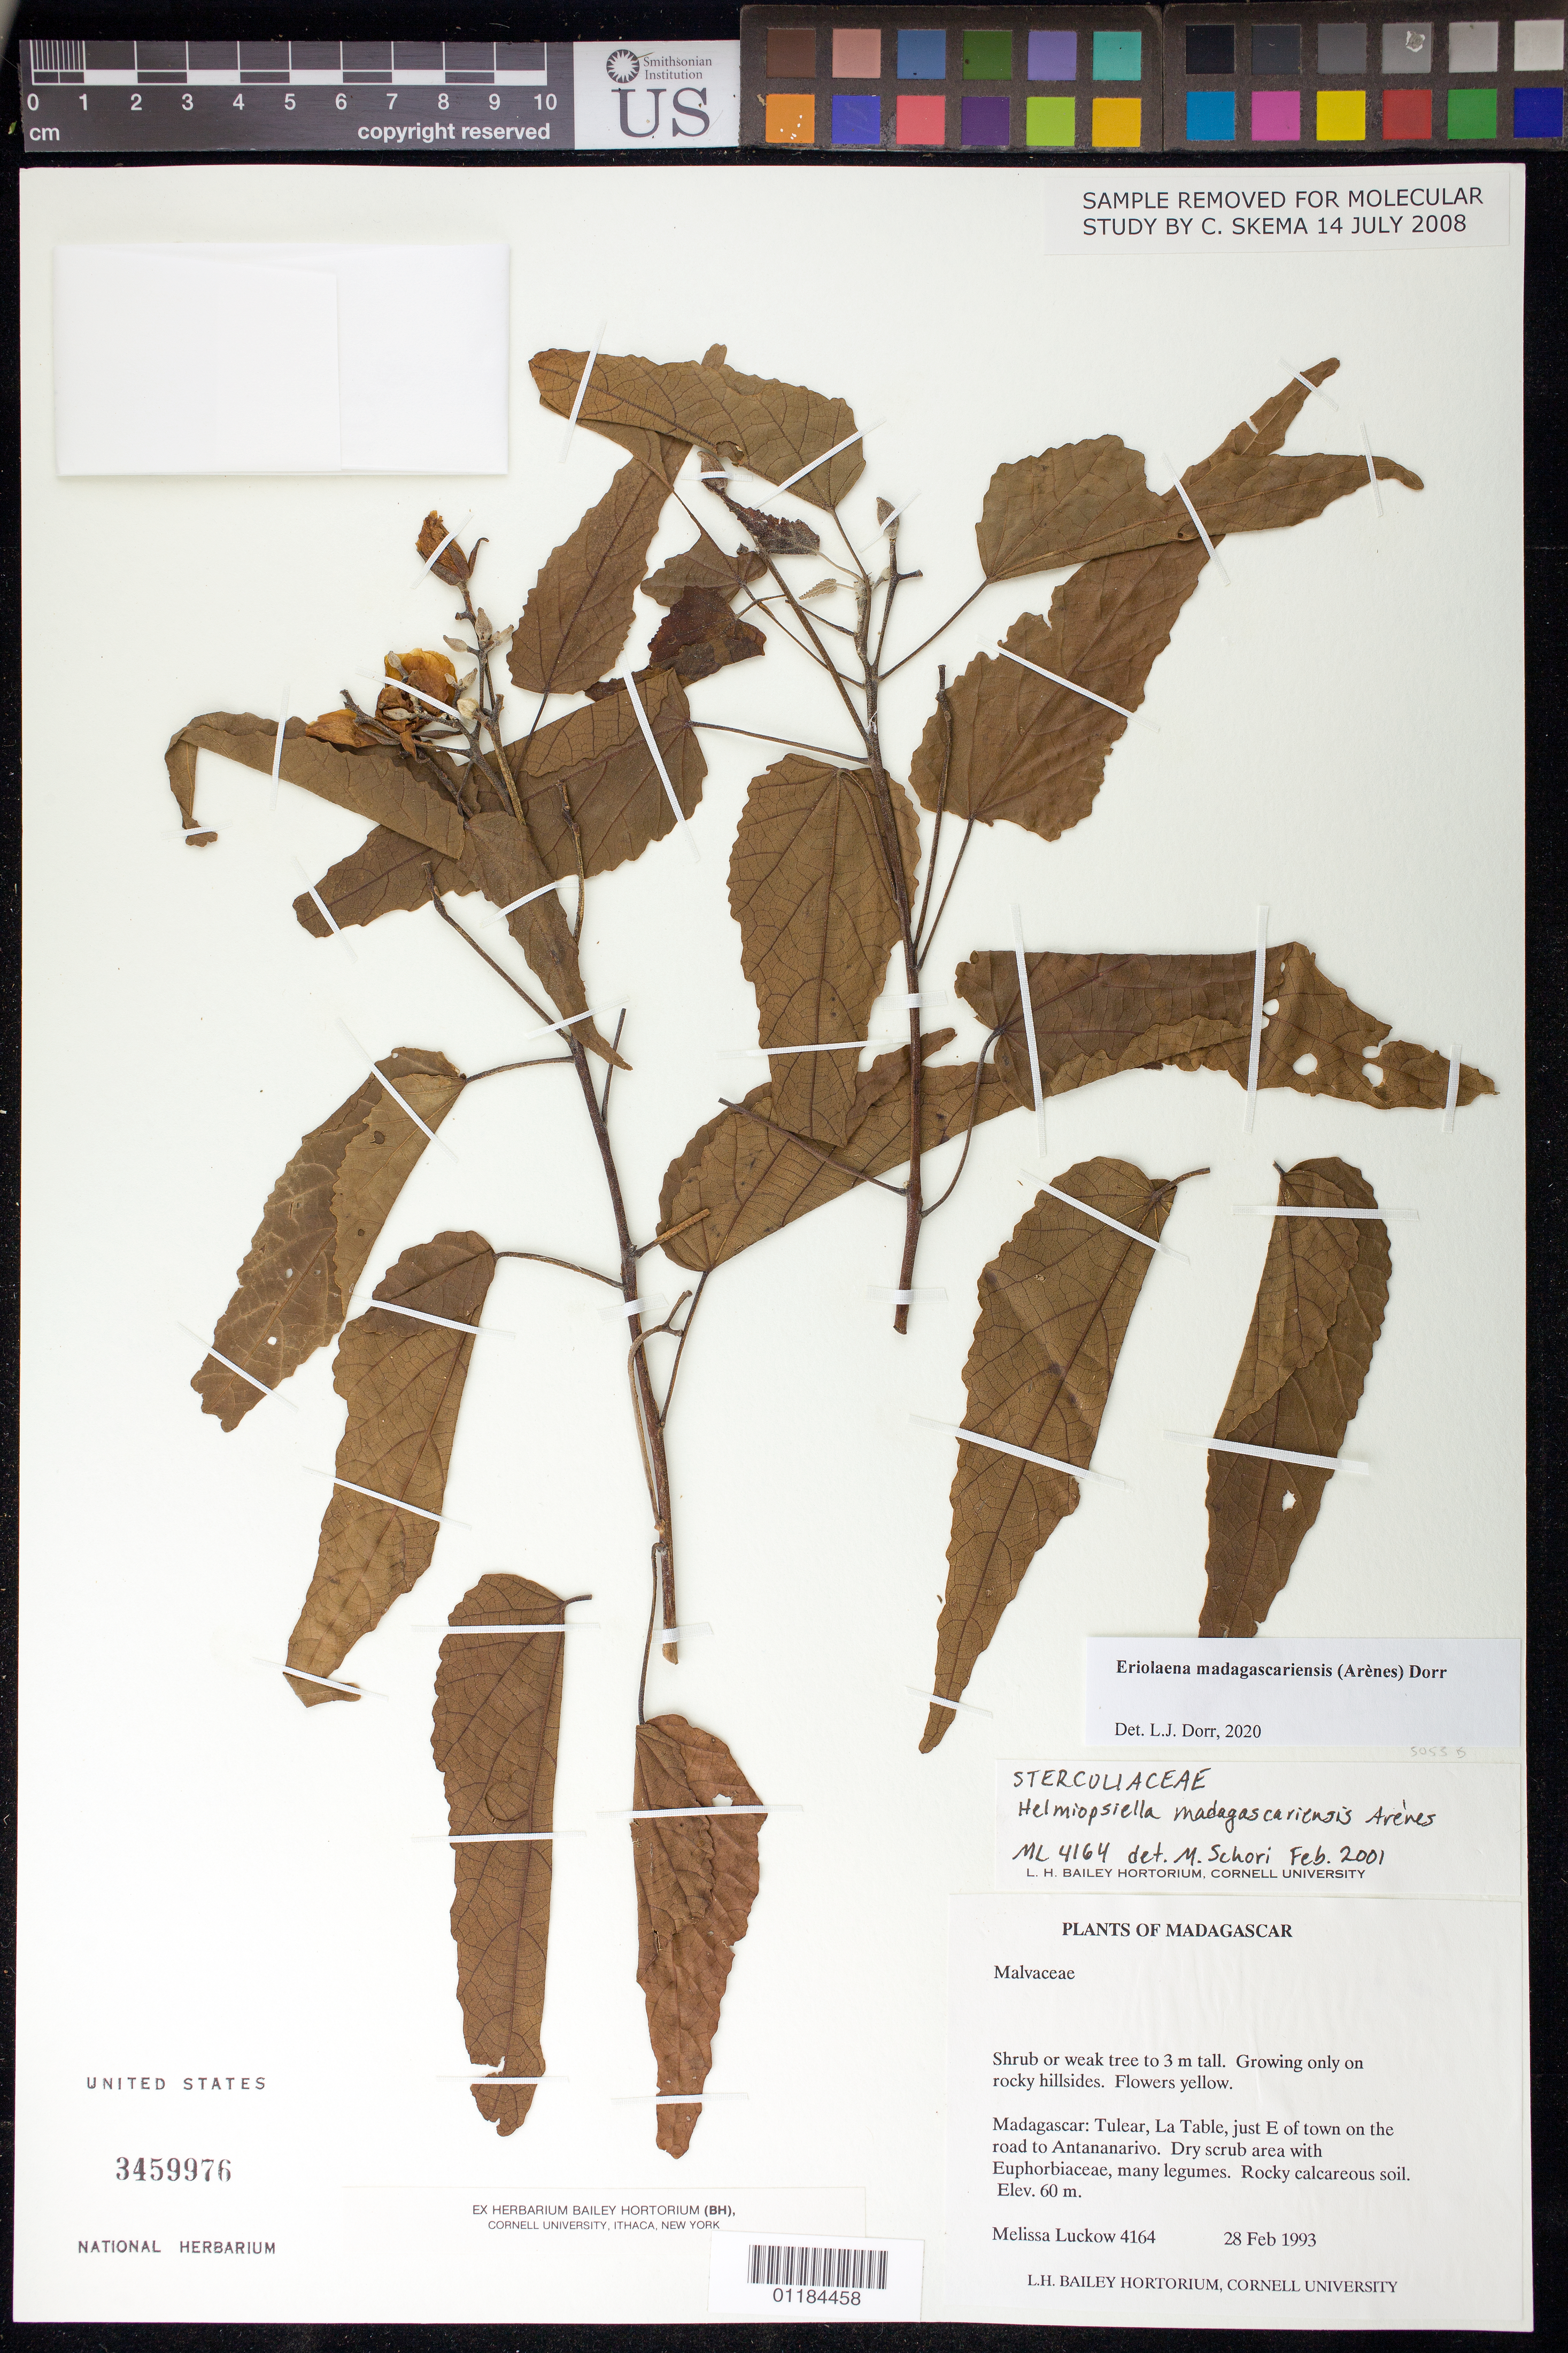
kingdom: Plantae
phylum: Tracheophyta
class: Magnoliopsida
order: Malvales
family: Malvaceae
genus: Eriolaena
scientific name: Eriolaena madagascariensis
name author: (Arènes) Dorr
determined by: Dorr, L. J., (BOT), Smithsonian Institution - National Museum of Natural History (UNITED STATES)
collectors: M. A. Luckow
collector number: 4164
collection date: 1993-02-28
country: Madagascar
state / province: Atsimo-Andrefana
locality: Tulear, La Table, just E of town on the road to Antananarivo. Dry scrub area with Euphorbiaceae, many legumes. Rocky calcareous soil.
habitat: rocky hillside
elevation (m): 60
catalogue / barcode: US 3459976